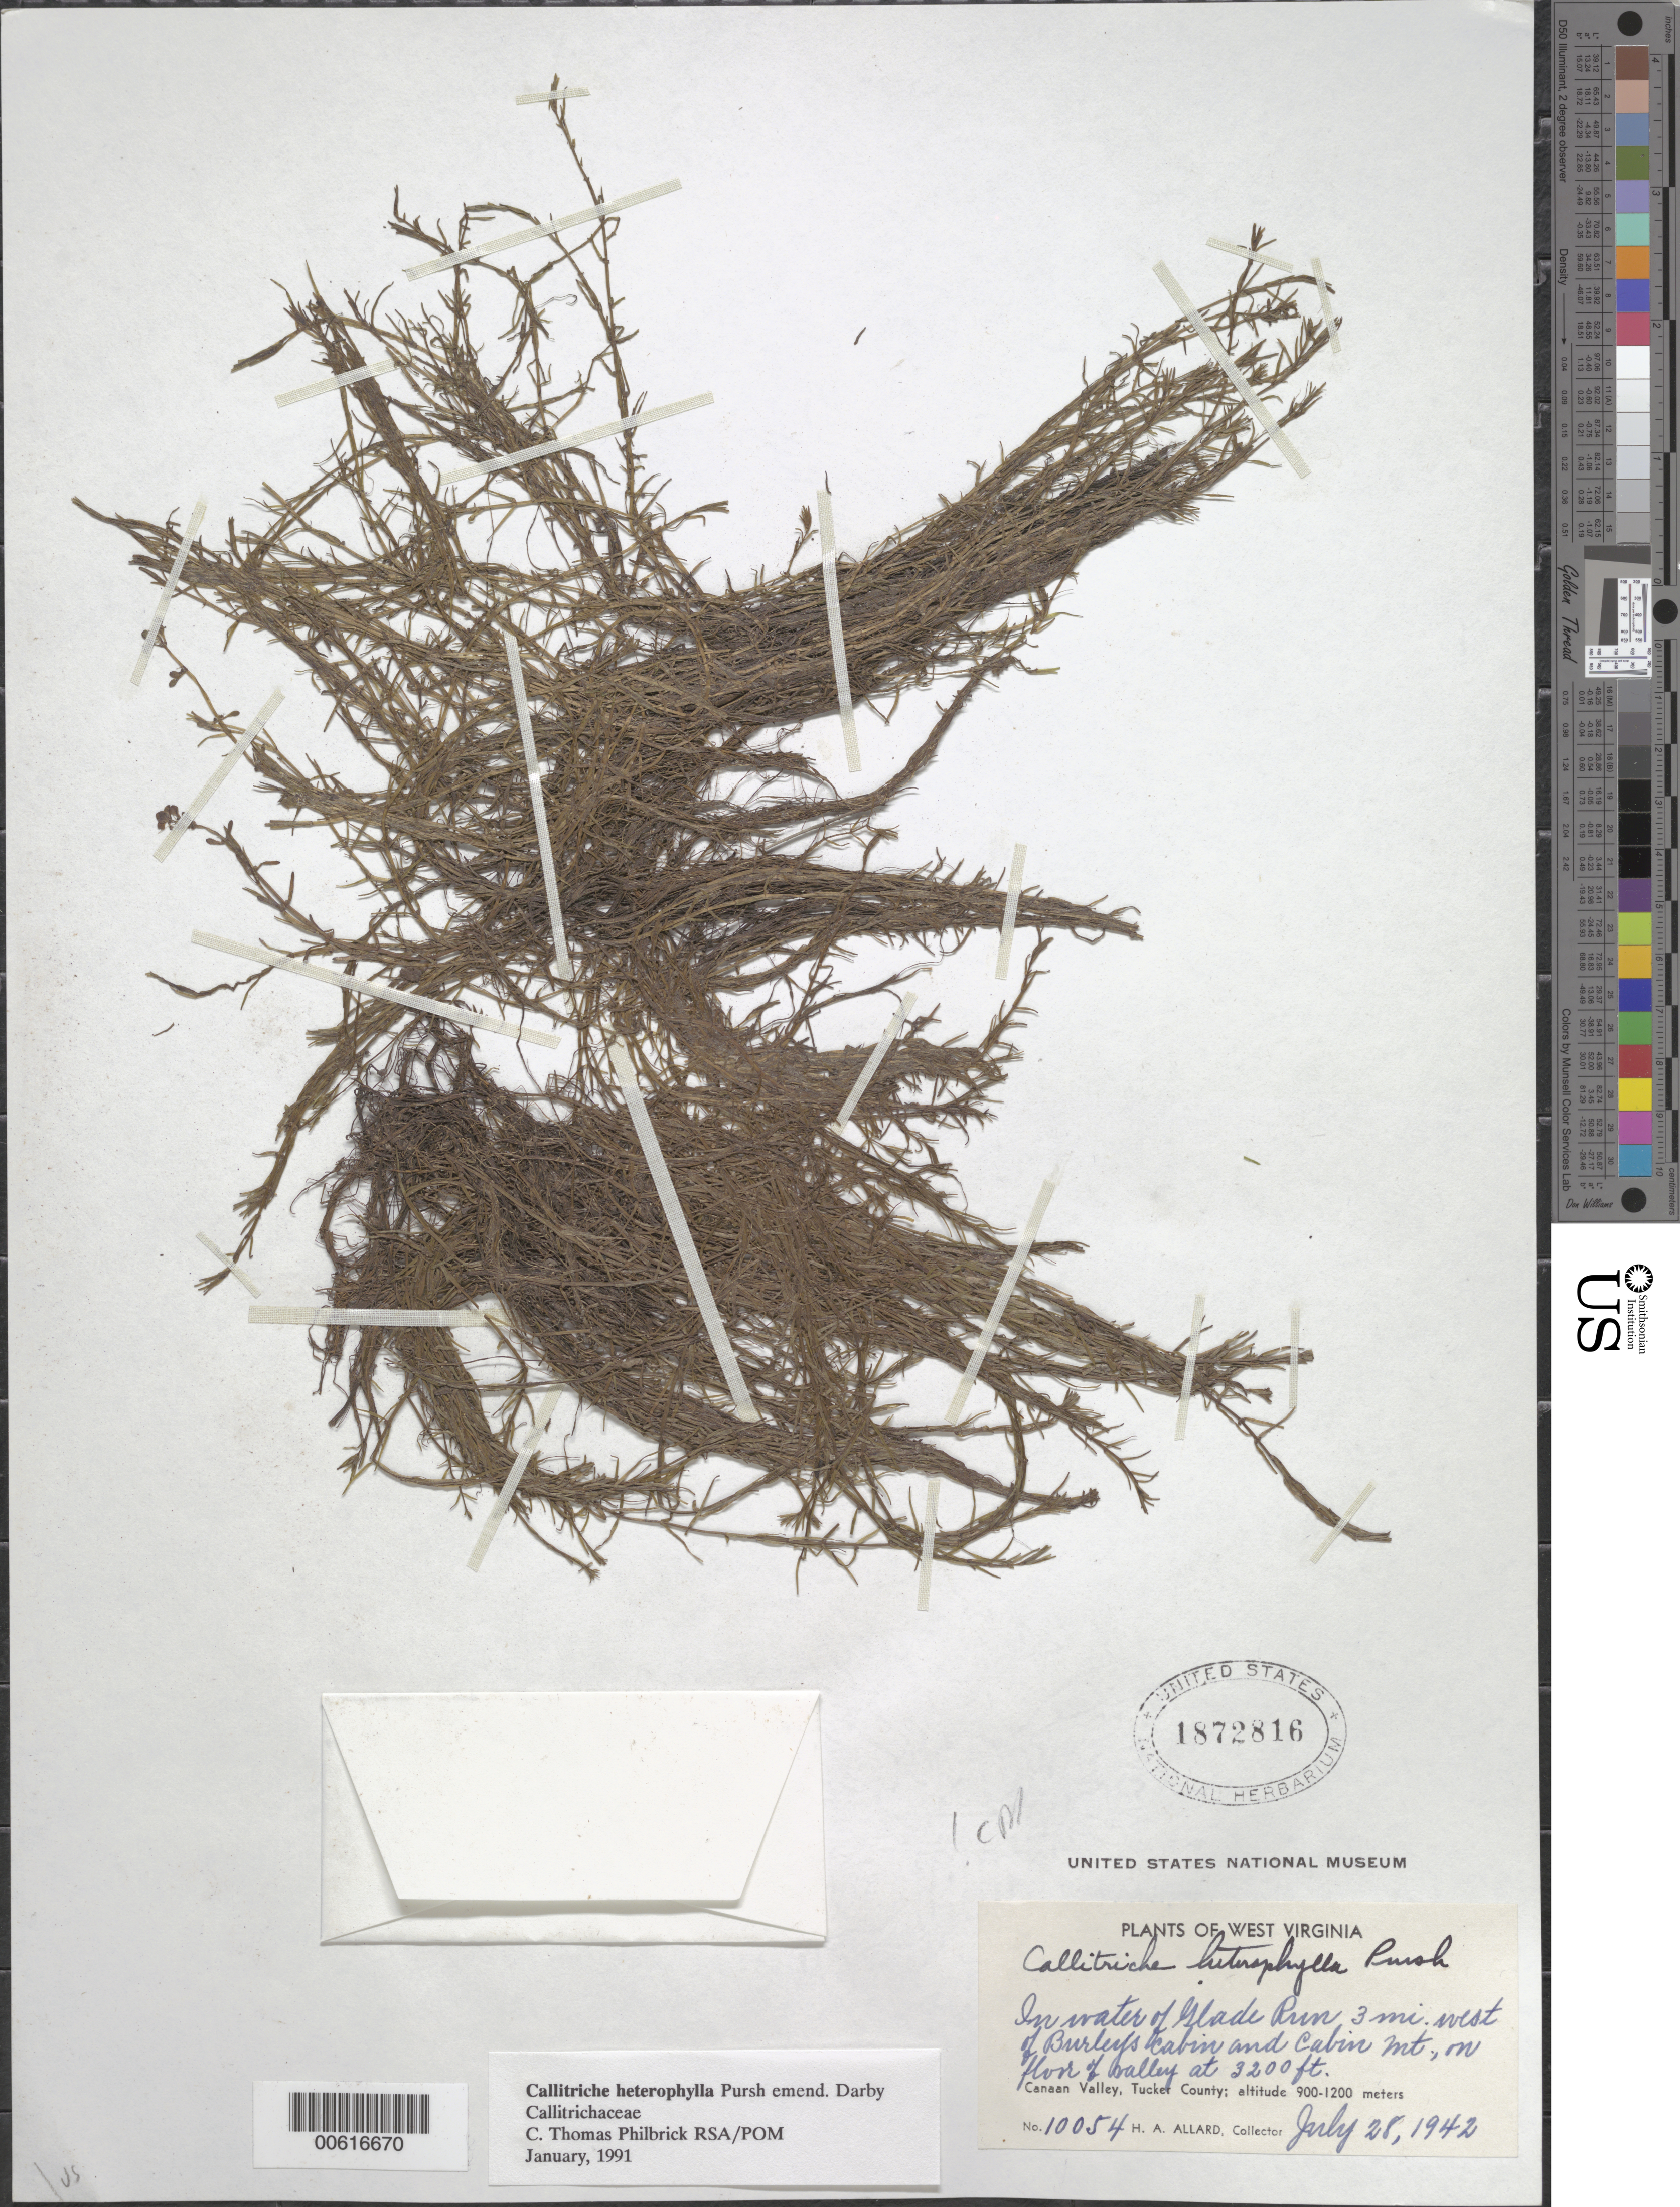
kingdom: Plantae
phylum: Tracheophyta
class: Magnoliopsida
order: Lamiales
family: Plantaginaceae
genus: Callitriche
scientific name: Callitriche heterophylla Pursh emend. Darby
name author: Pursh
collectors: H. A. Allard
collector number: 10054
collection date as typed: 28 Jul 1942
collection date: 1942-07-28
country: United States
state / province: West Virginia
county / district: Tucker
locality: Canaan Valley, Glade Run, W of Burleys Cabin and Cabin Mt.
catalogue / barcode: US 1872816